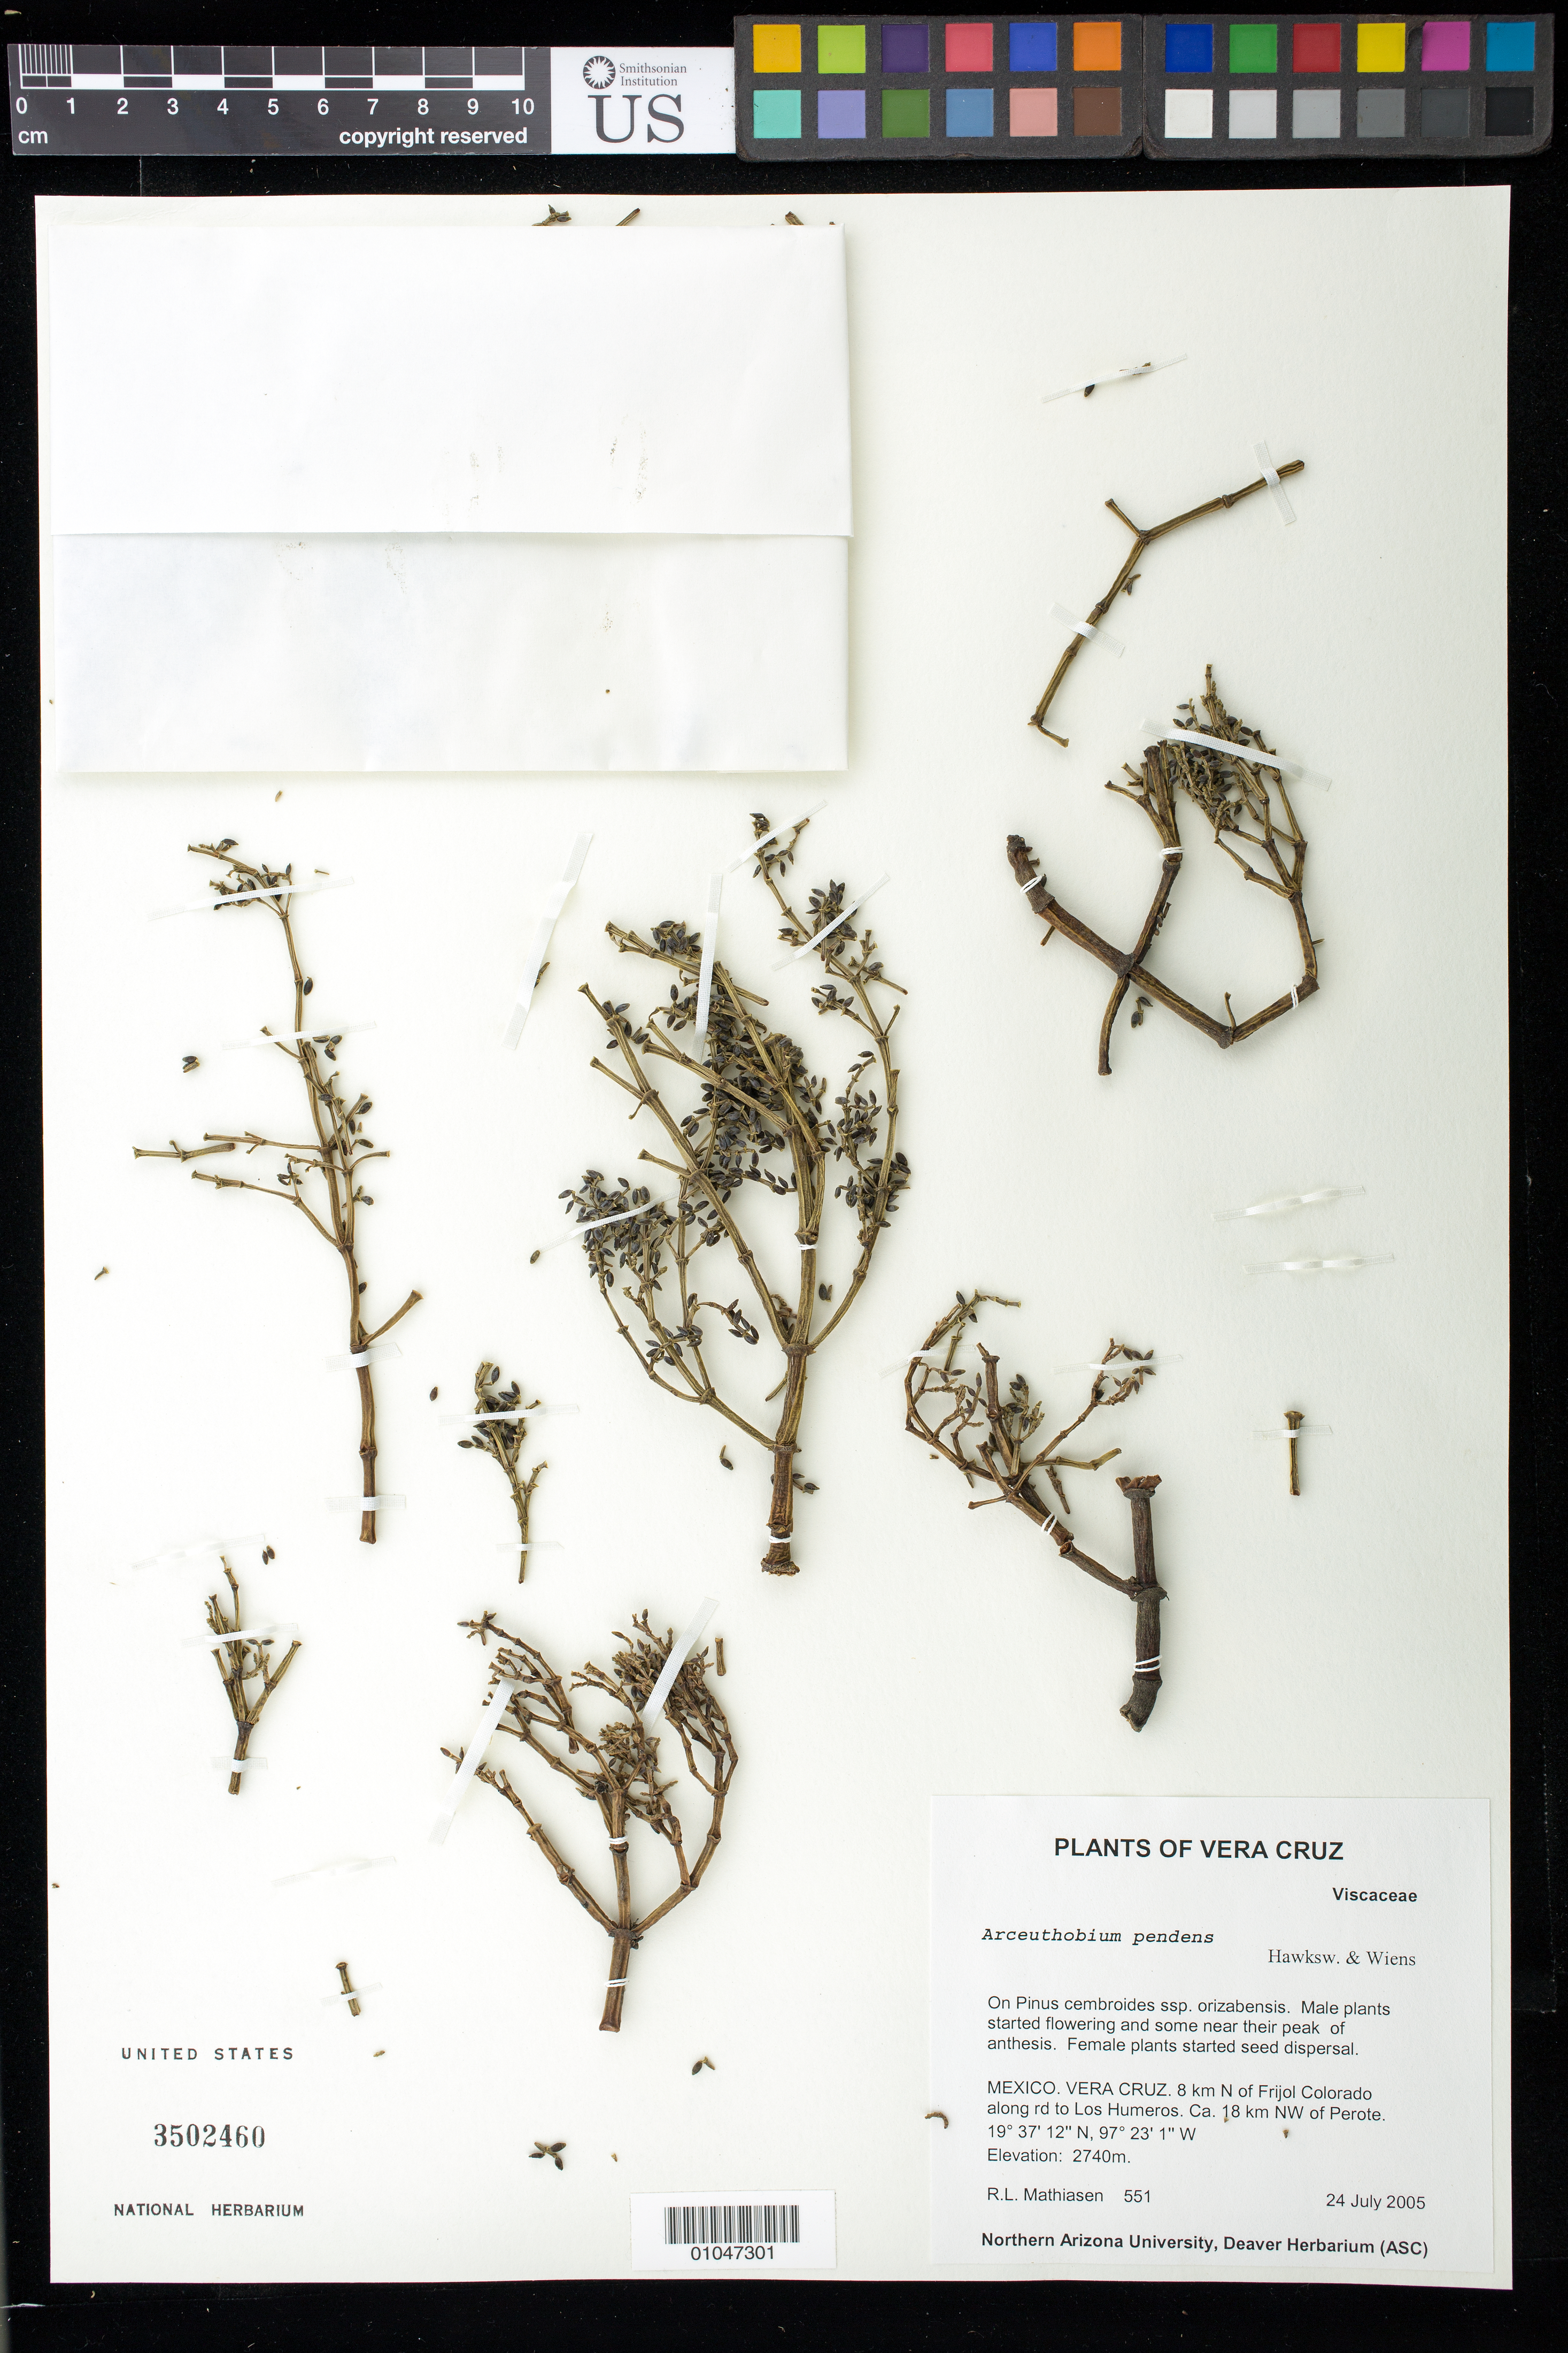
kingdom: Plantae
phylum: Tracheophyta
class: Pinopsida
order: Pinales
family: Pinaceae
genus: Pinus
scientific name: Pinus cembroides subsp. orizabensis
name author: D.K. Bailey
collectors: R. Mathiasen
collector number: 551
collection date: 2005-07-24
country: Mexico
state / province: Veracruz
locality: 8 km N of Frijol Colorado along rd to Los Humeros, ca 18 km NW of Perote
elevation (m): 2740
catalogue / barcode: US 3502460